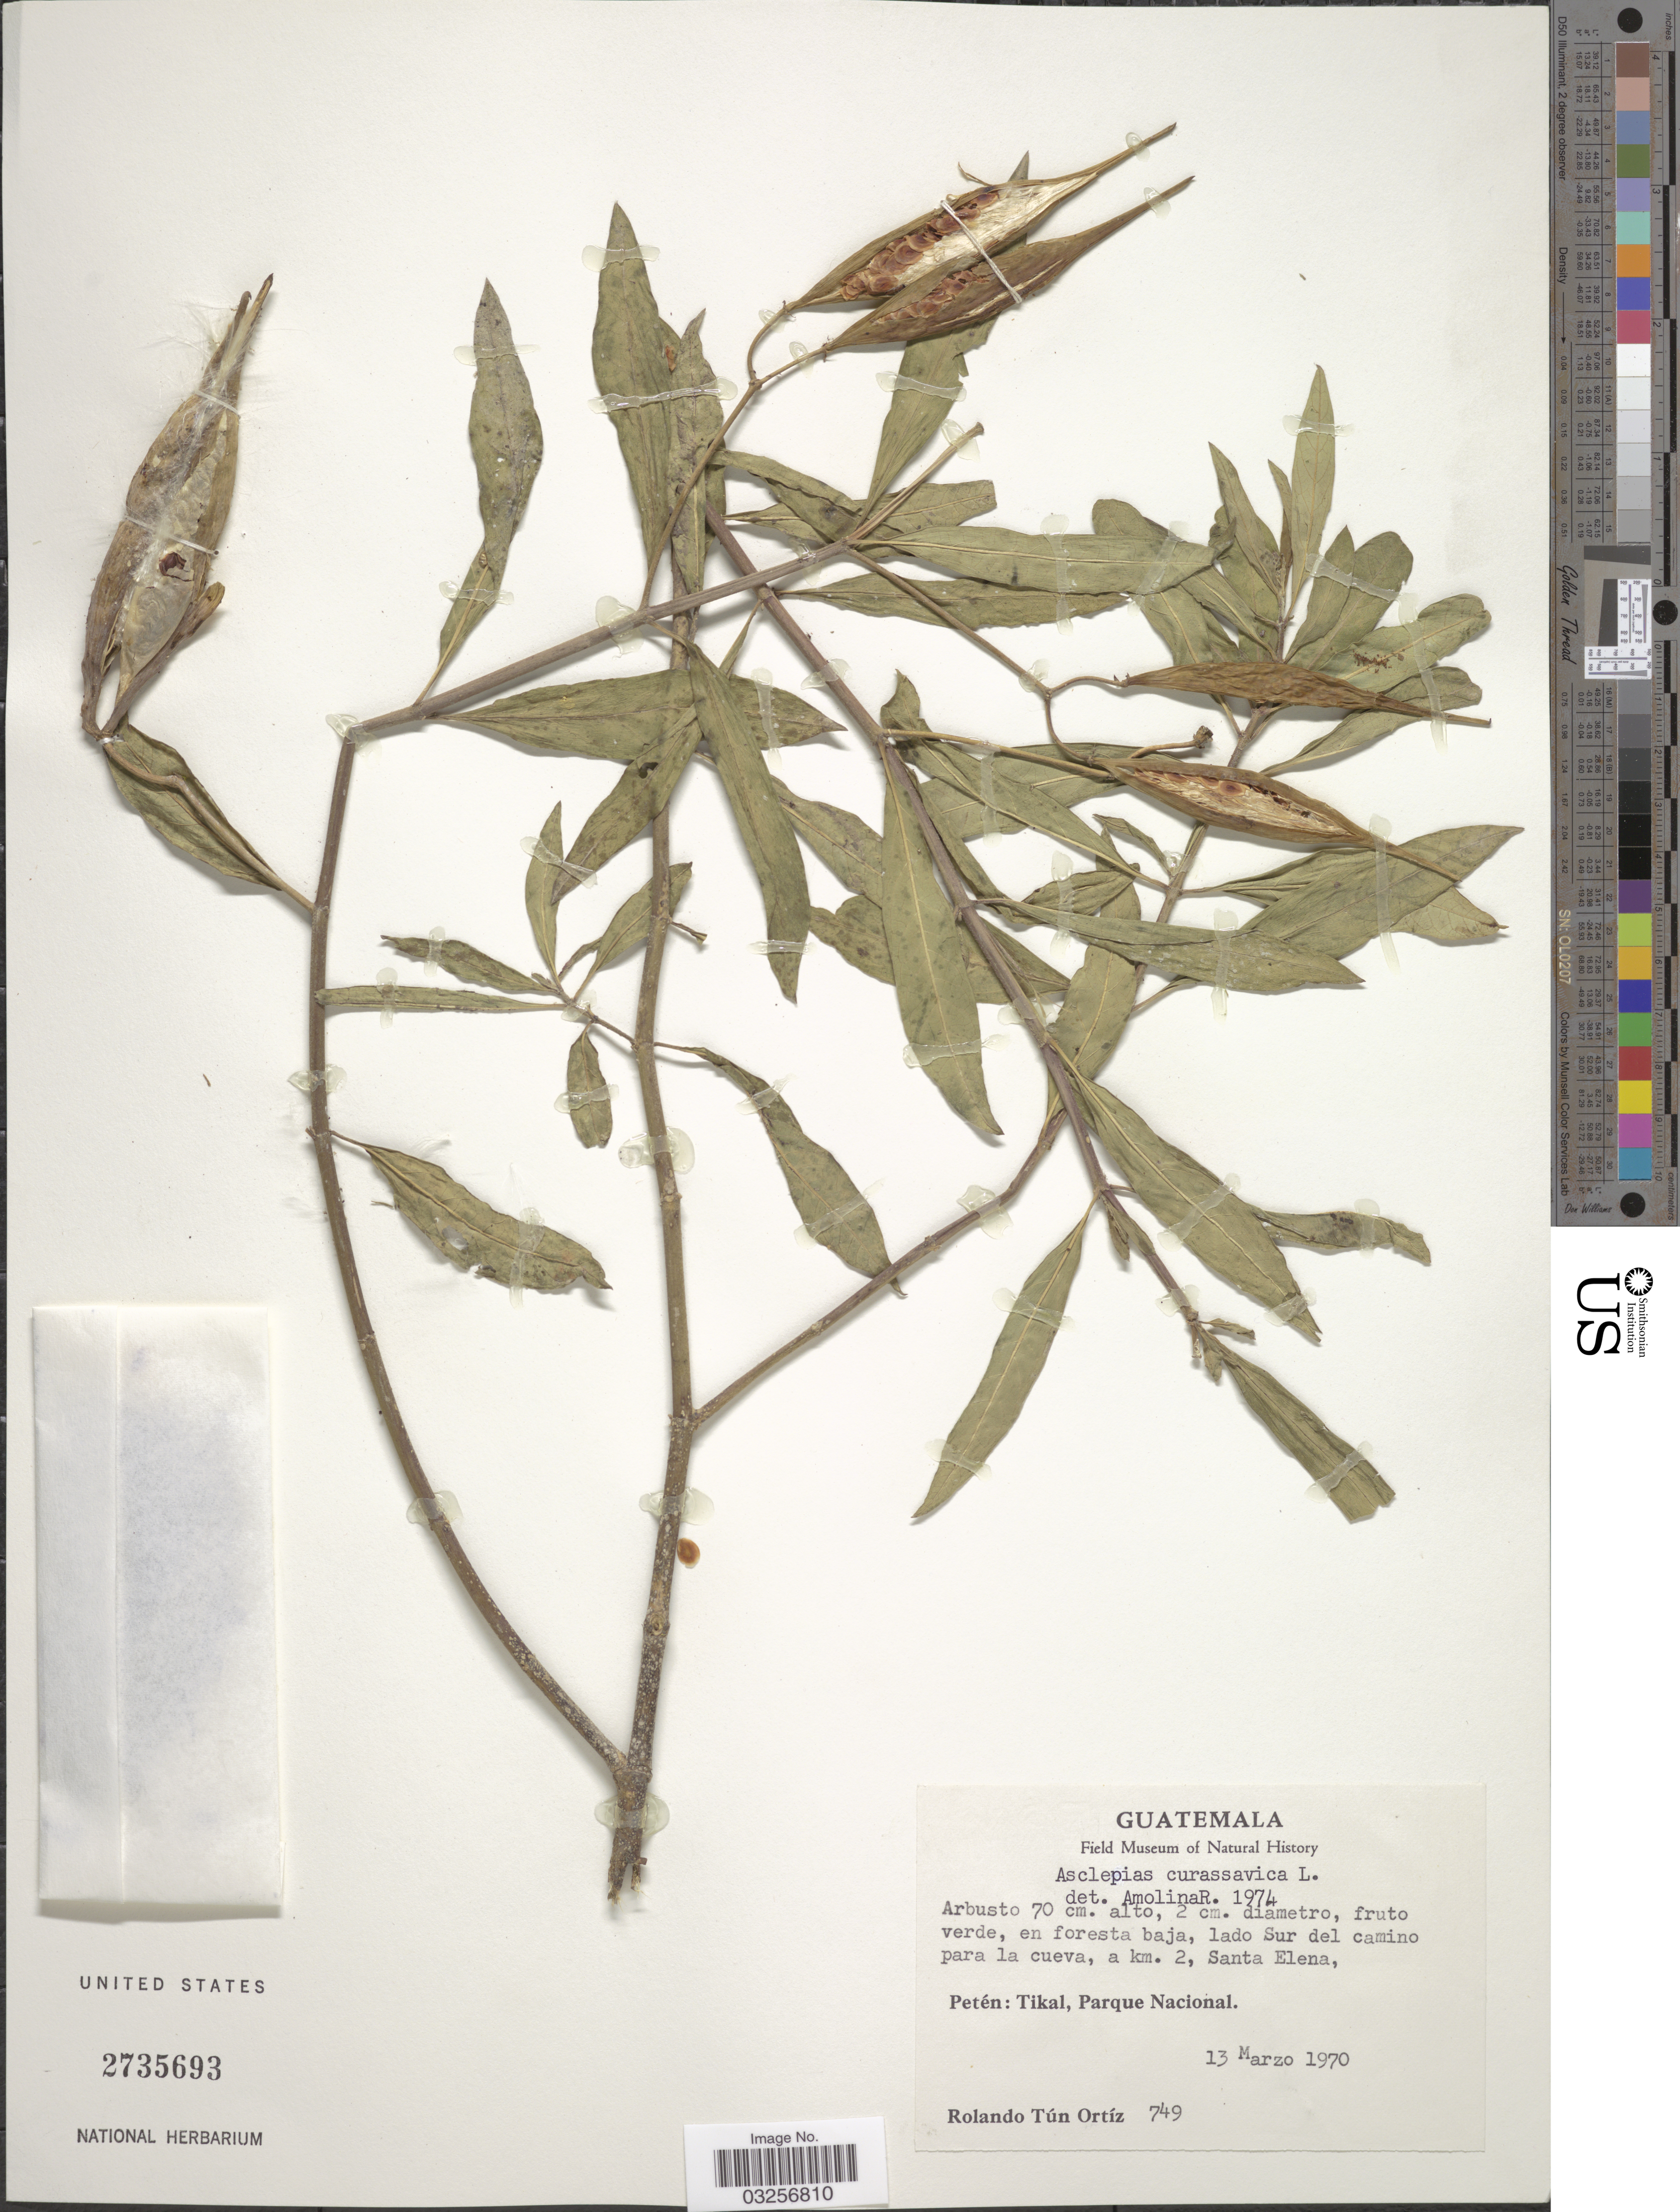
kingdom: Plantae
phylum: Tracheophyta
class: Magnoliopsida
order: Gentianales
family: Apocynaceae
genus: Asclepias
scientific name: Asclepias curassavica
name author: L.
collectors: R. T. Ortíz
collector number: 749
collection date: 1970-03-13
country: Guatemala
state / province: El Petén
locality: En foresta baja, lado Sur del camino para la cueva, a km. 2, Santa Elena, Petén: Tikal, Parque Nacional.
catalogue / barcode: US 2735693